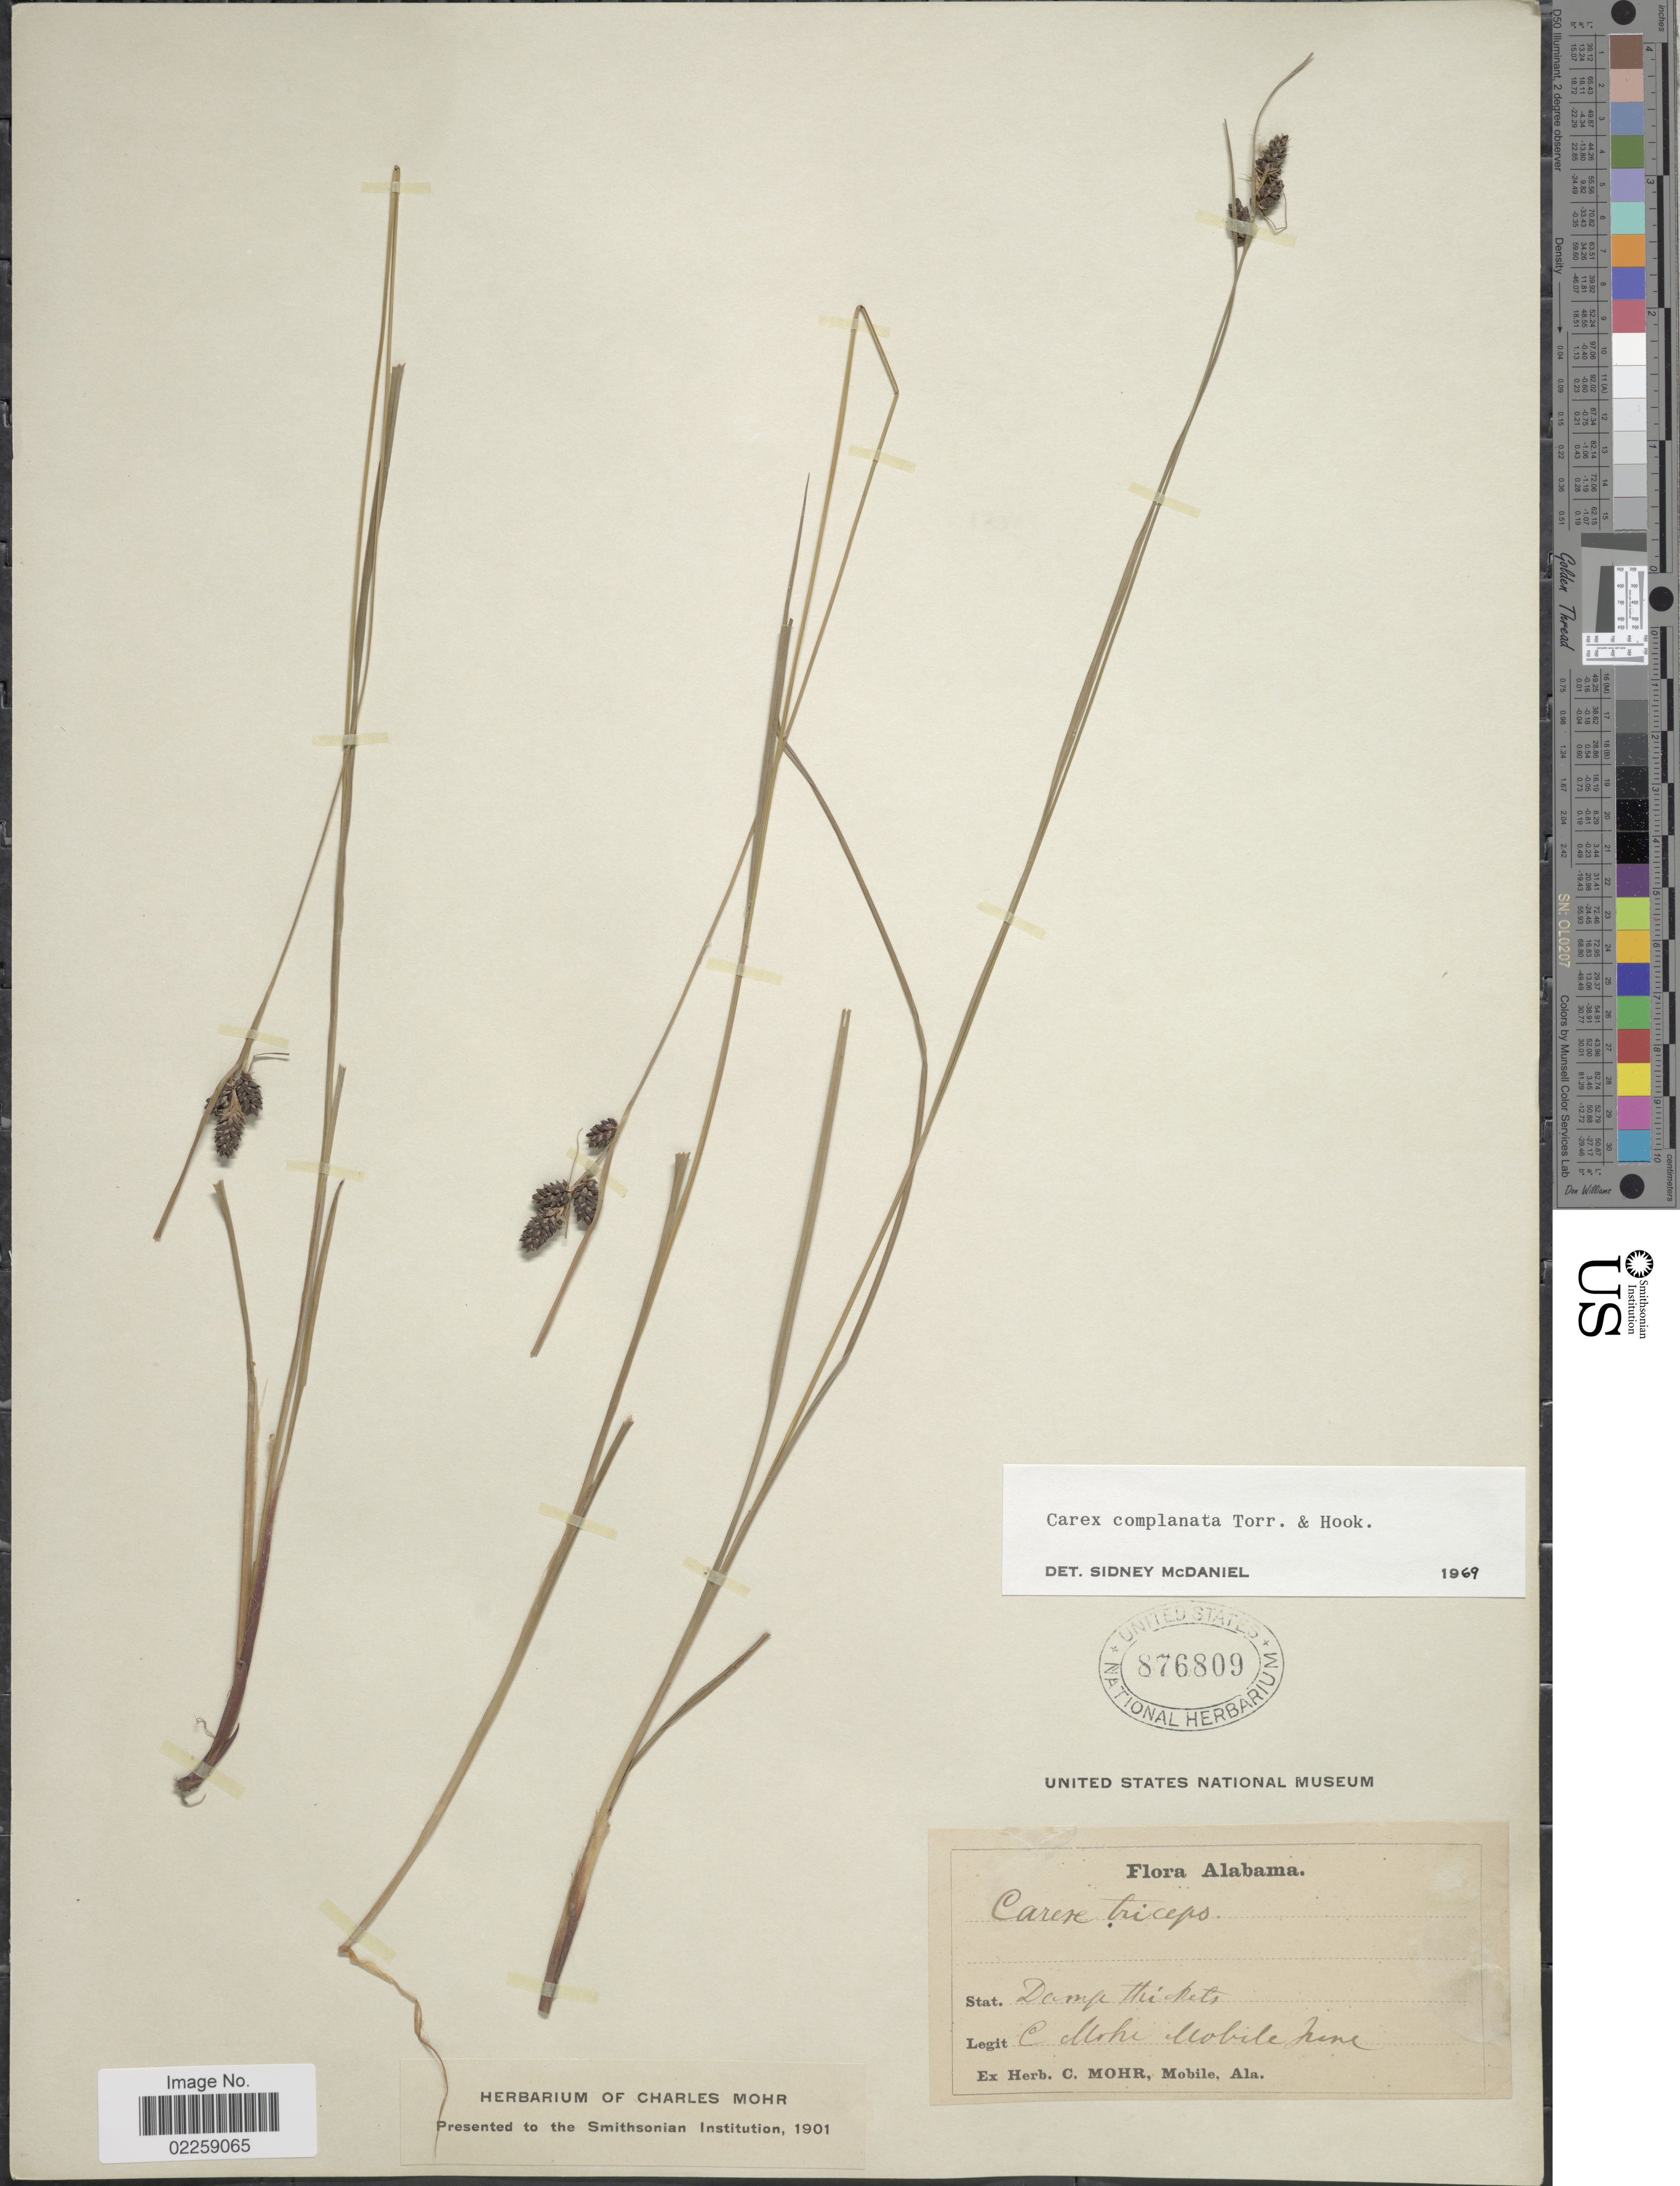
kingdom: Plantae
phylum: Tracheophyta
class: Liliopsida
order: Poales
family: Cyperaceae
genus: Carex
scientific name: Carex complanata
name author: Torr. & Hook.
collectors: C. T. Mohr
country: United States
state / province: Alabama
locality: Damp thickets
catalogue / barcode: US 876809